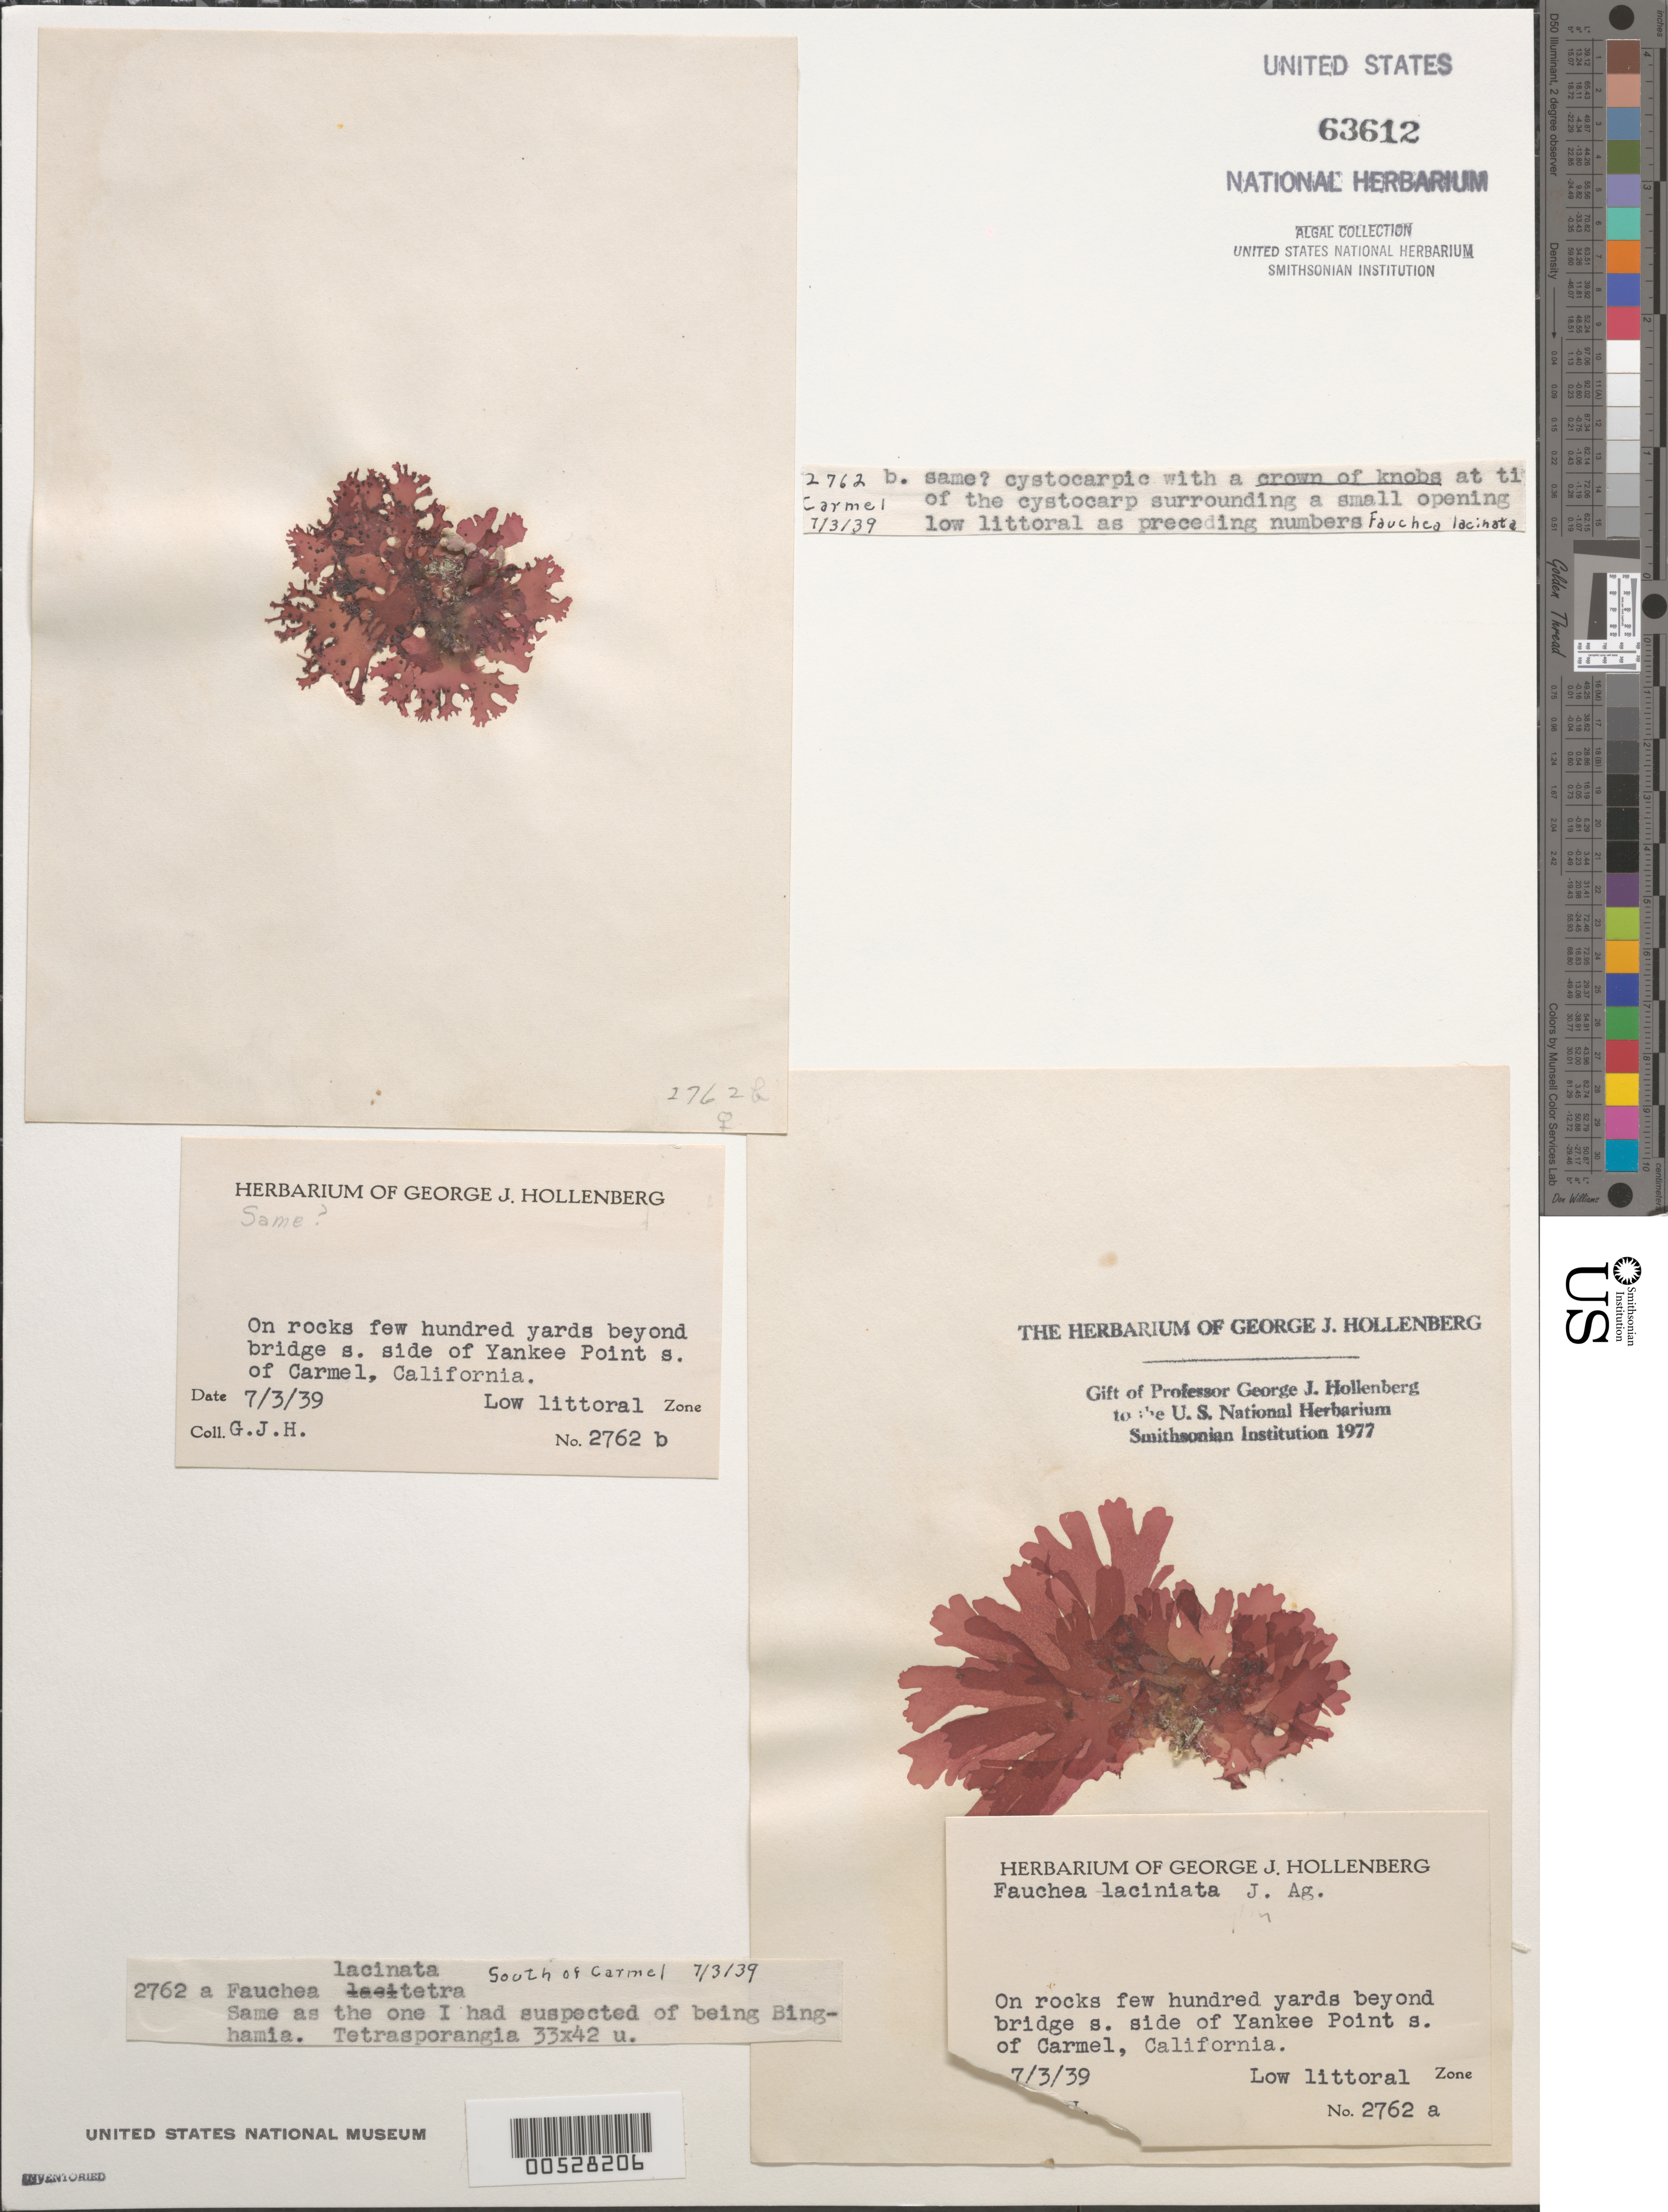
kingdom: Plantae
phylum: Rhodophyta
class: Florideophyceae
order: Rhodymeniales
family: Faucheaceae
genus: Gloiocladia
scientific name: Gloiocladia laciniata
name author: (J. Agardh) Rodríguez-Prieto & N. Sánchez in Rodríguez-Prieto et al.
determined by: Algae name updating Project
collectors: G. Hollenberg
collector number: GJH 2762A & GJH 2762B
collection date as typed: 03 Jul 1939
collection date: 1939-07-03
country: United States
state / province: California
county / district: Monterey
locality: Yankee Point, south of carmel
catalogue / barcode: US 63612